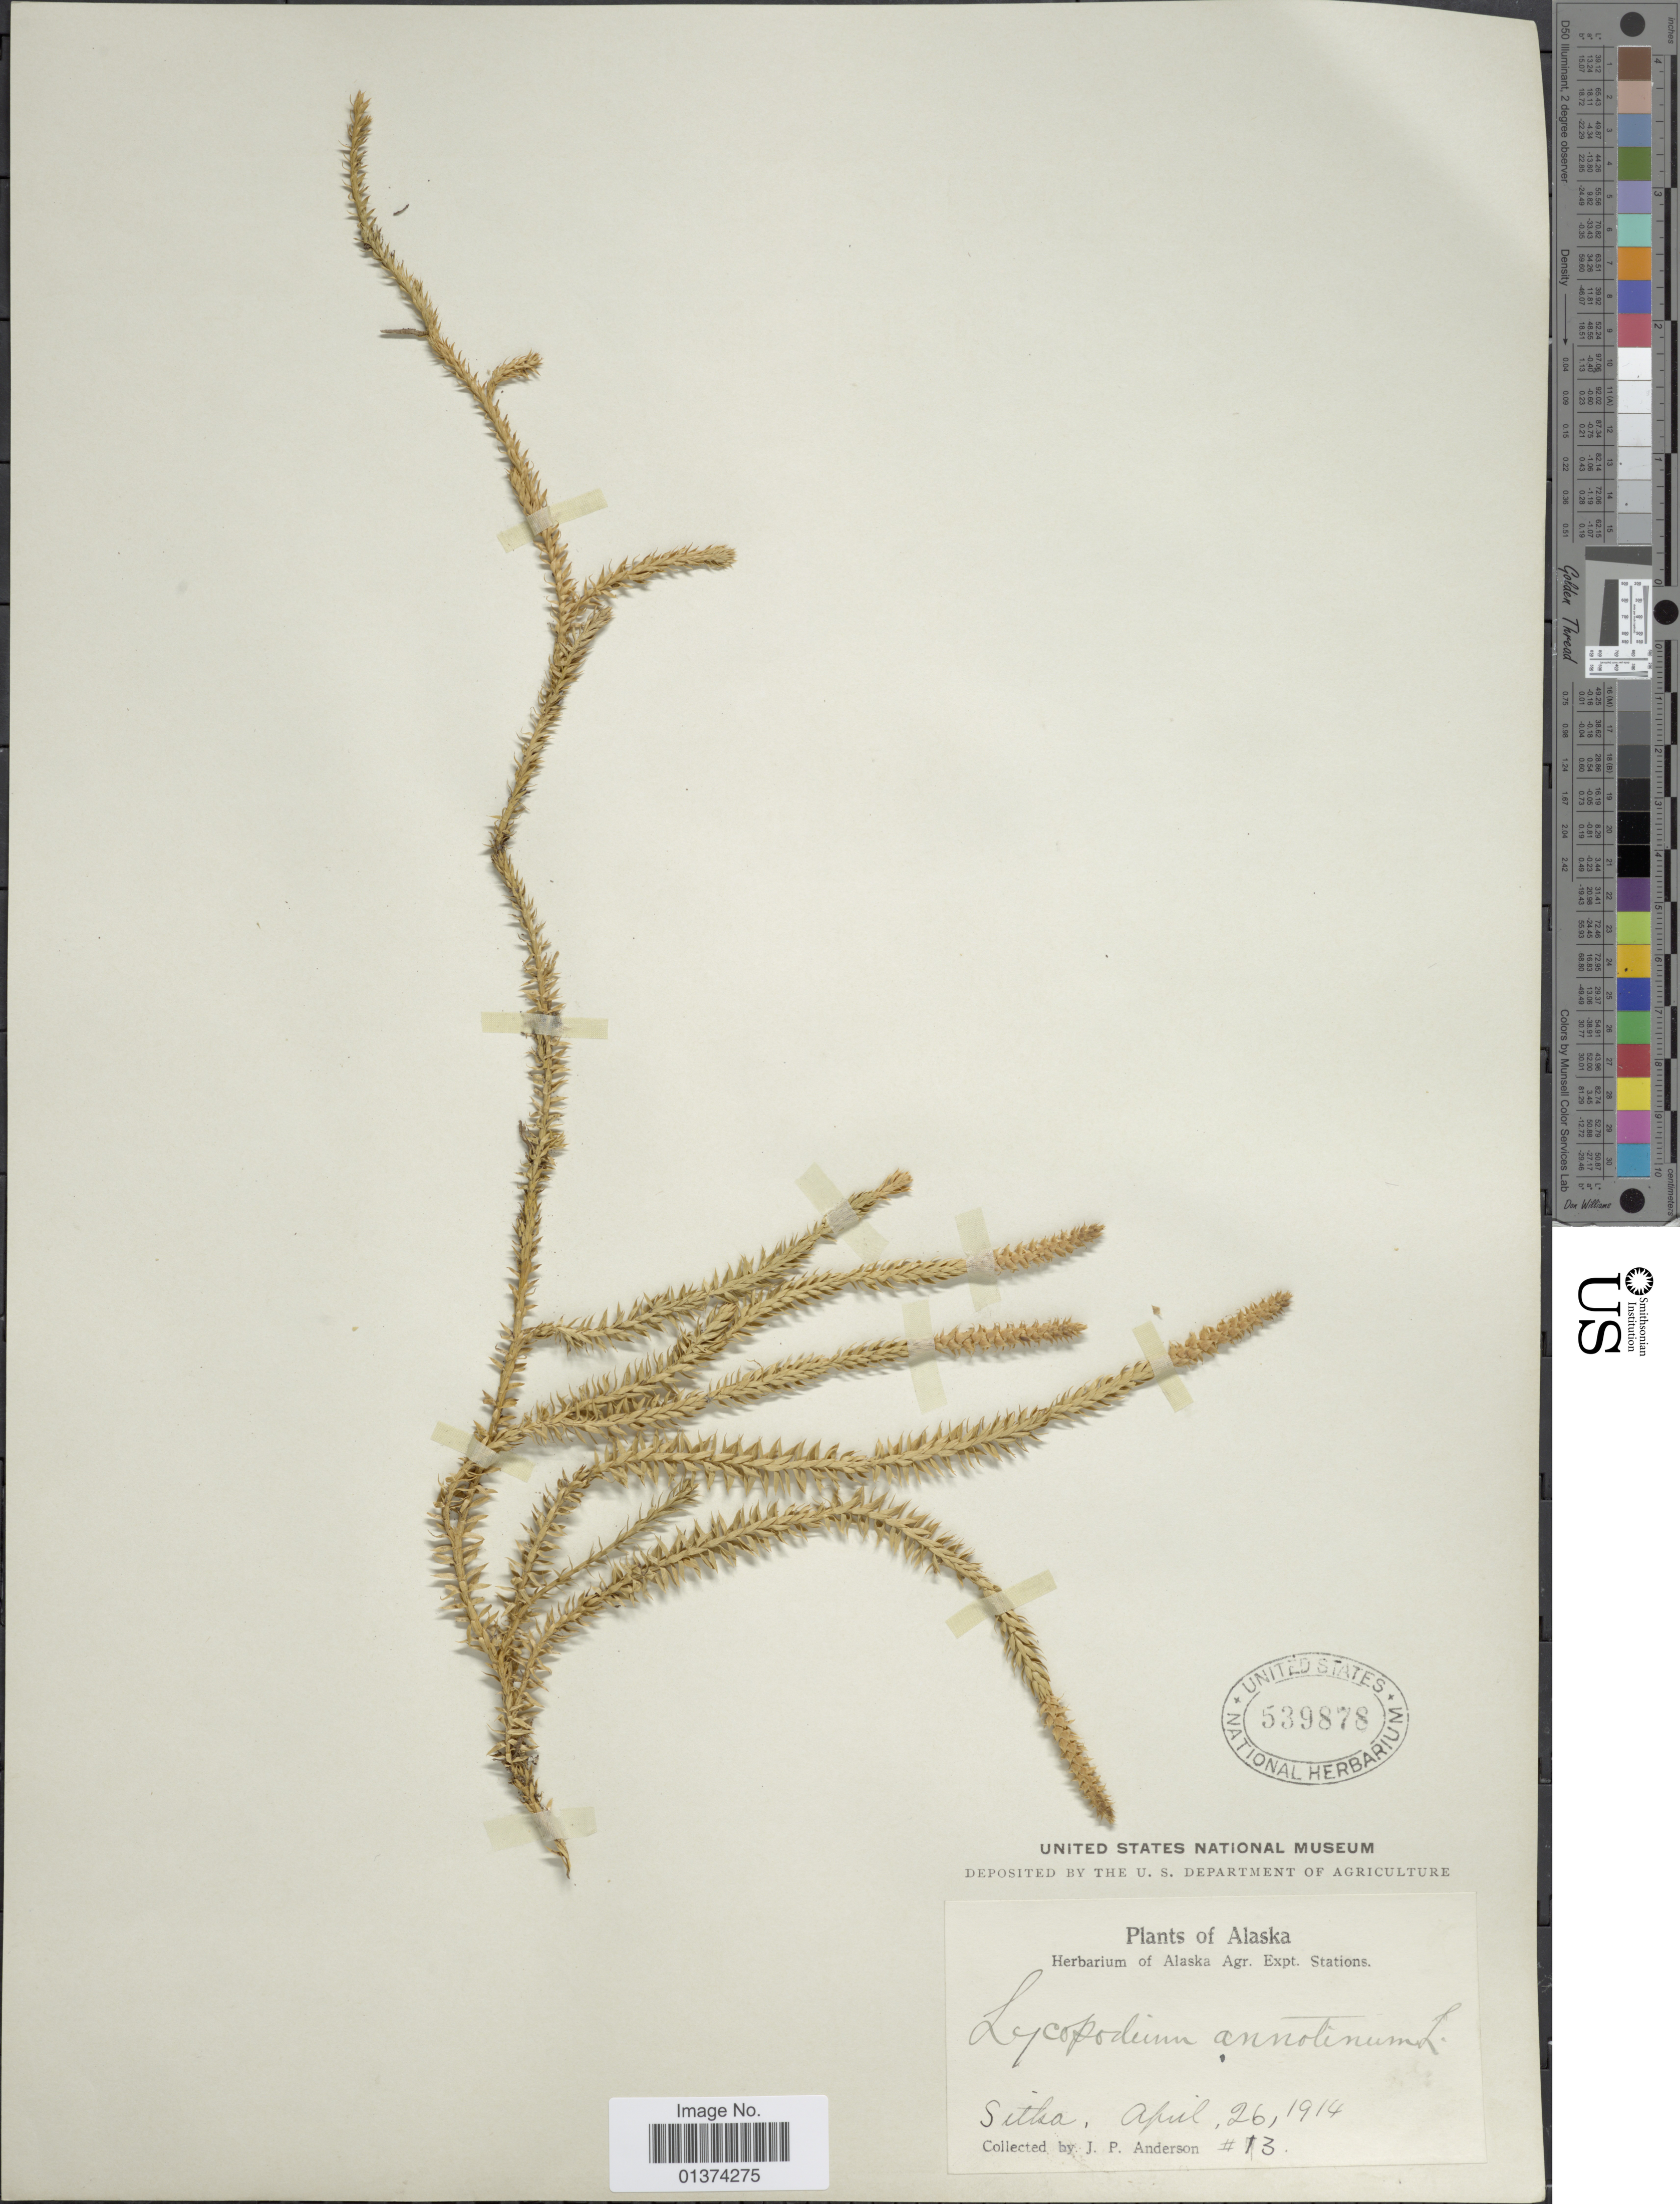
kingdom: Plantae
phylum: Tracheophyta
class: Lycopodiopsida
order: Lycopodiales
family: Lycopodiaceae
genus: Spinulum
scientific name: Spinulum annotinum subsp. annotinum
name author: (L.) A. Haines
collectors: J. P. Anderson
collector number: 13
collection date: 1914-04-26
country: United States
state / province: Alaska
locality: Sitka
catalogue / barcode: US 539878